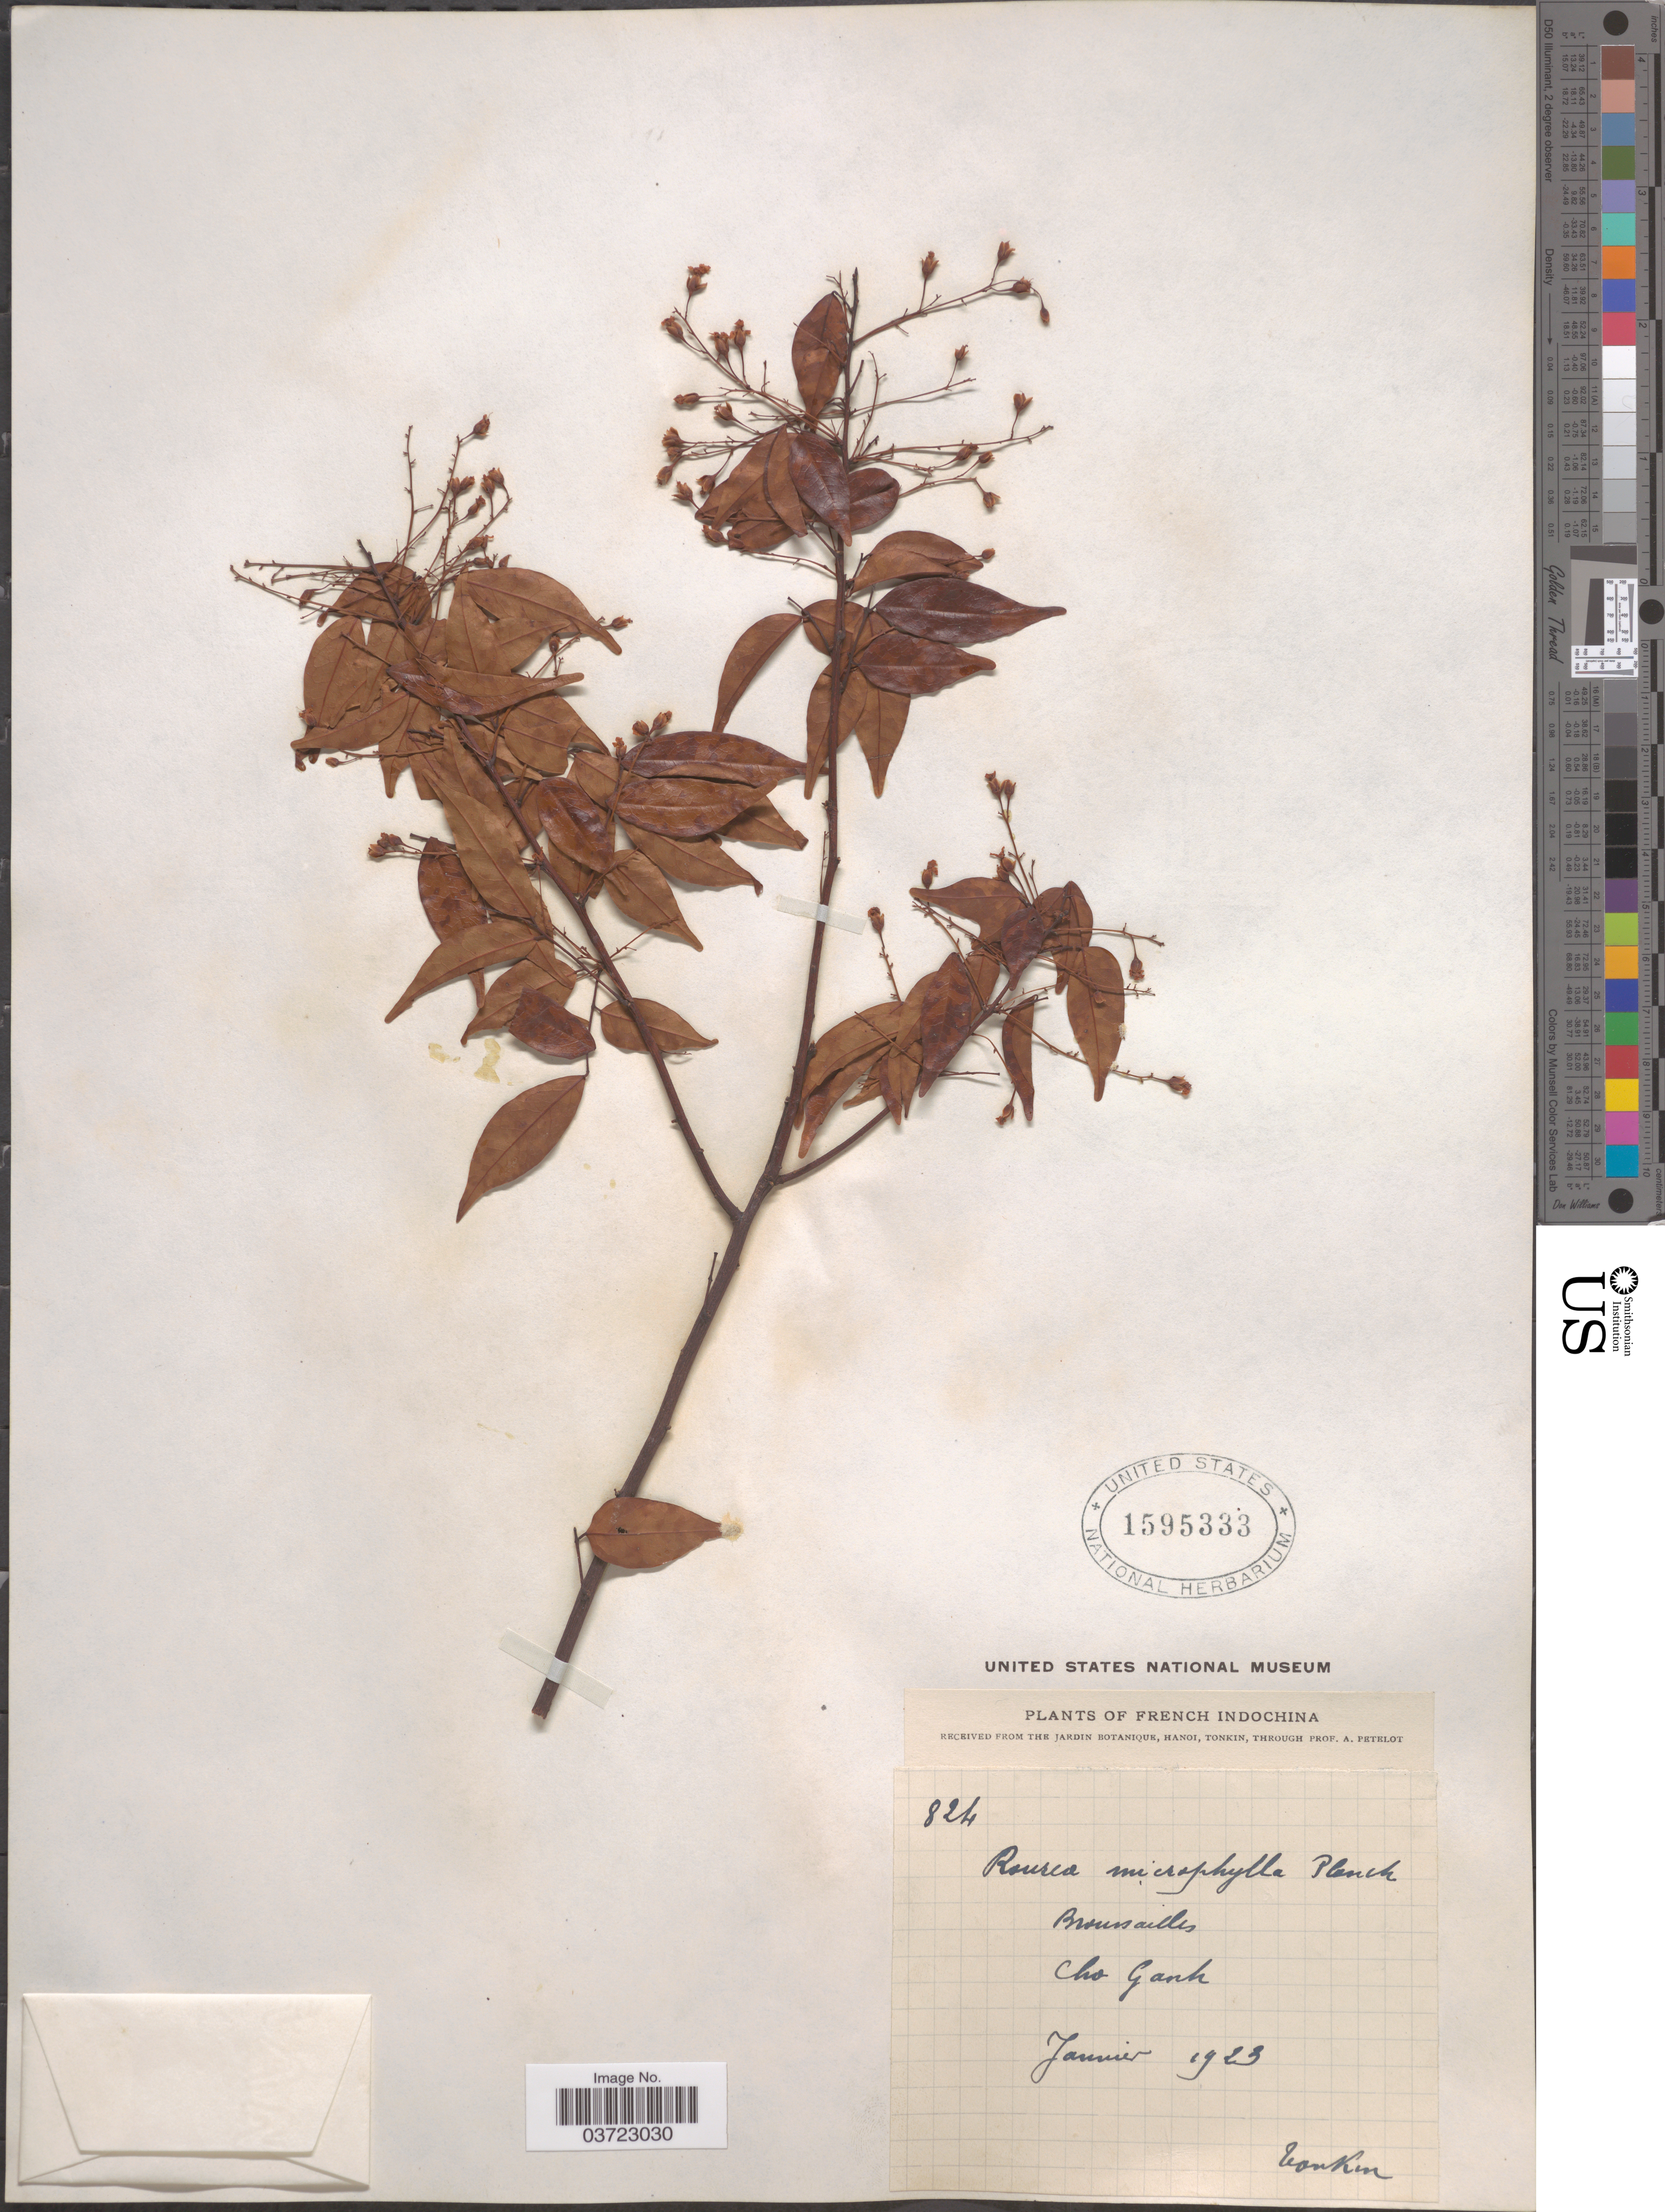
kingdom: Plantae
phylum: Tracheophyta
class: Magnoliopsida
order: Oxalidales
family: Connaraceae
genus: Rourea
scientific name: Rourea microphylla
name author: (Hook. & Arn.) Planch.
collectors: P. A. Pételot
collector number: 824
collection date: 1923-01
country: Vietnam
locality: French Indochina. Cho Ganh.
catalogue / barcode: US 1595333